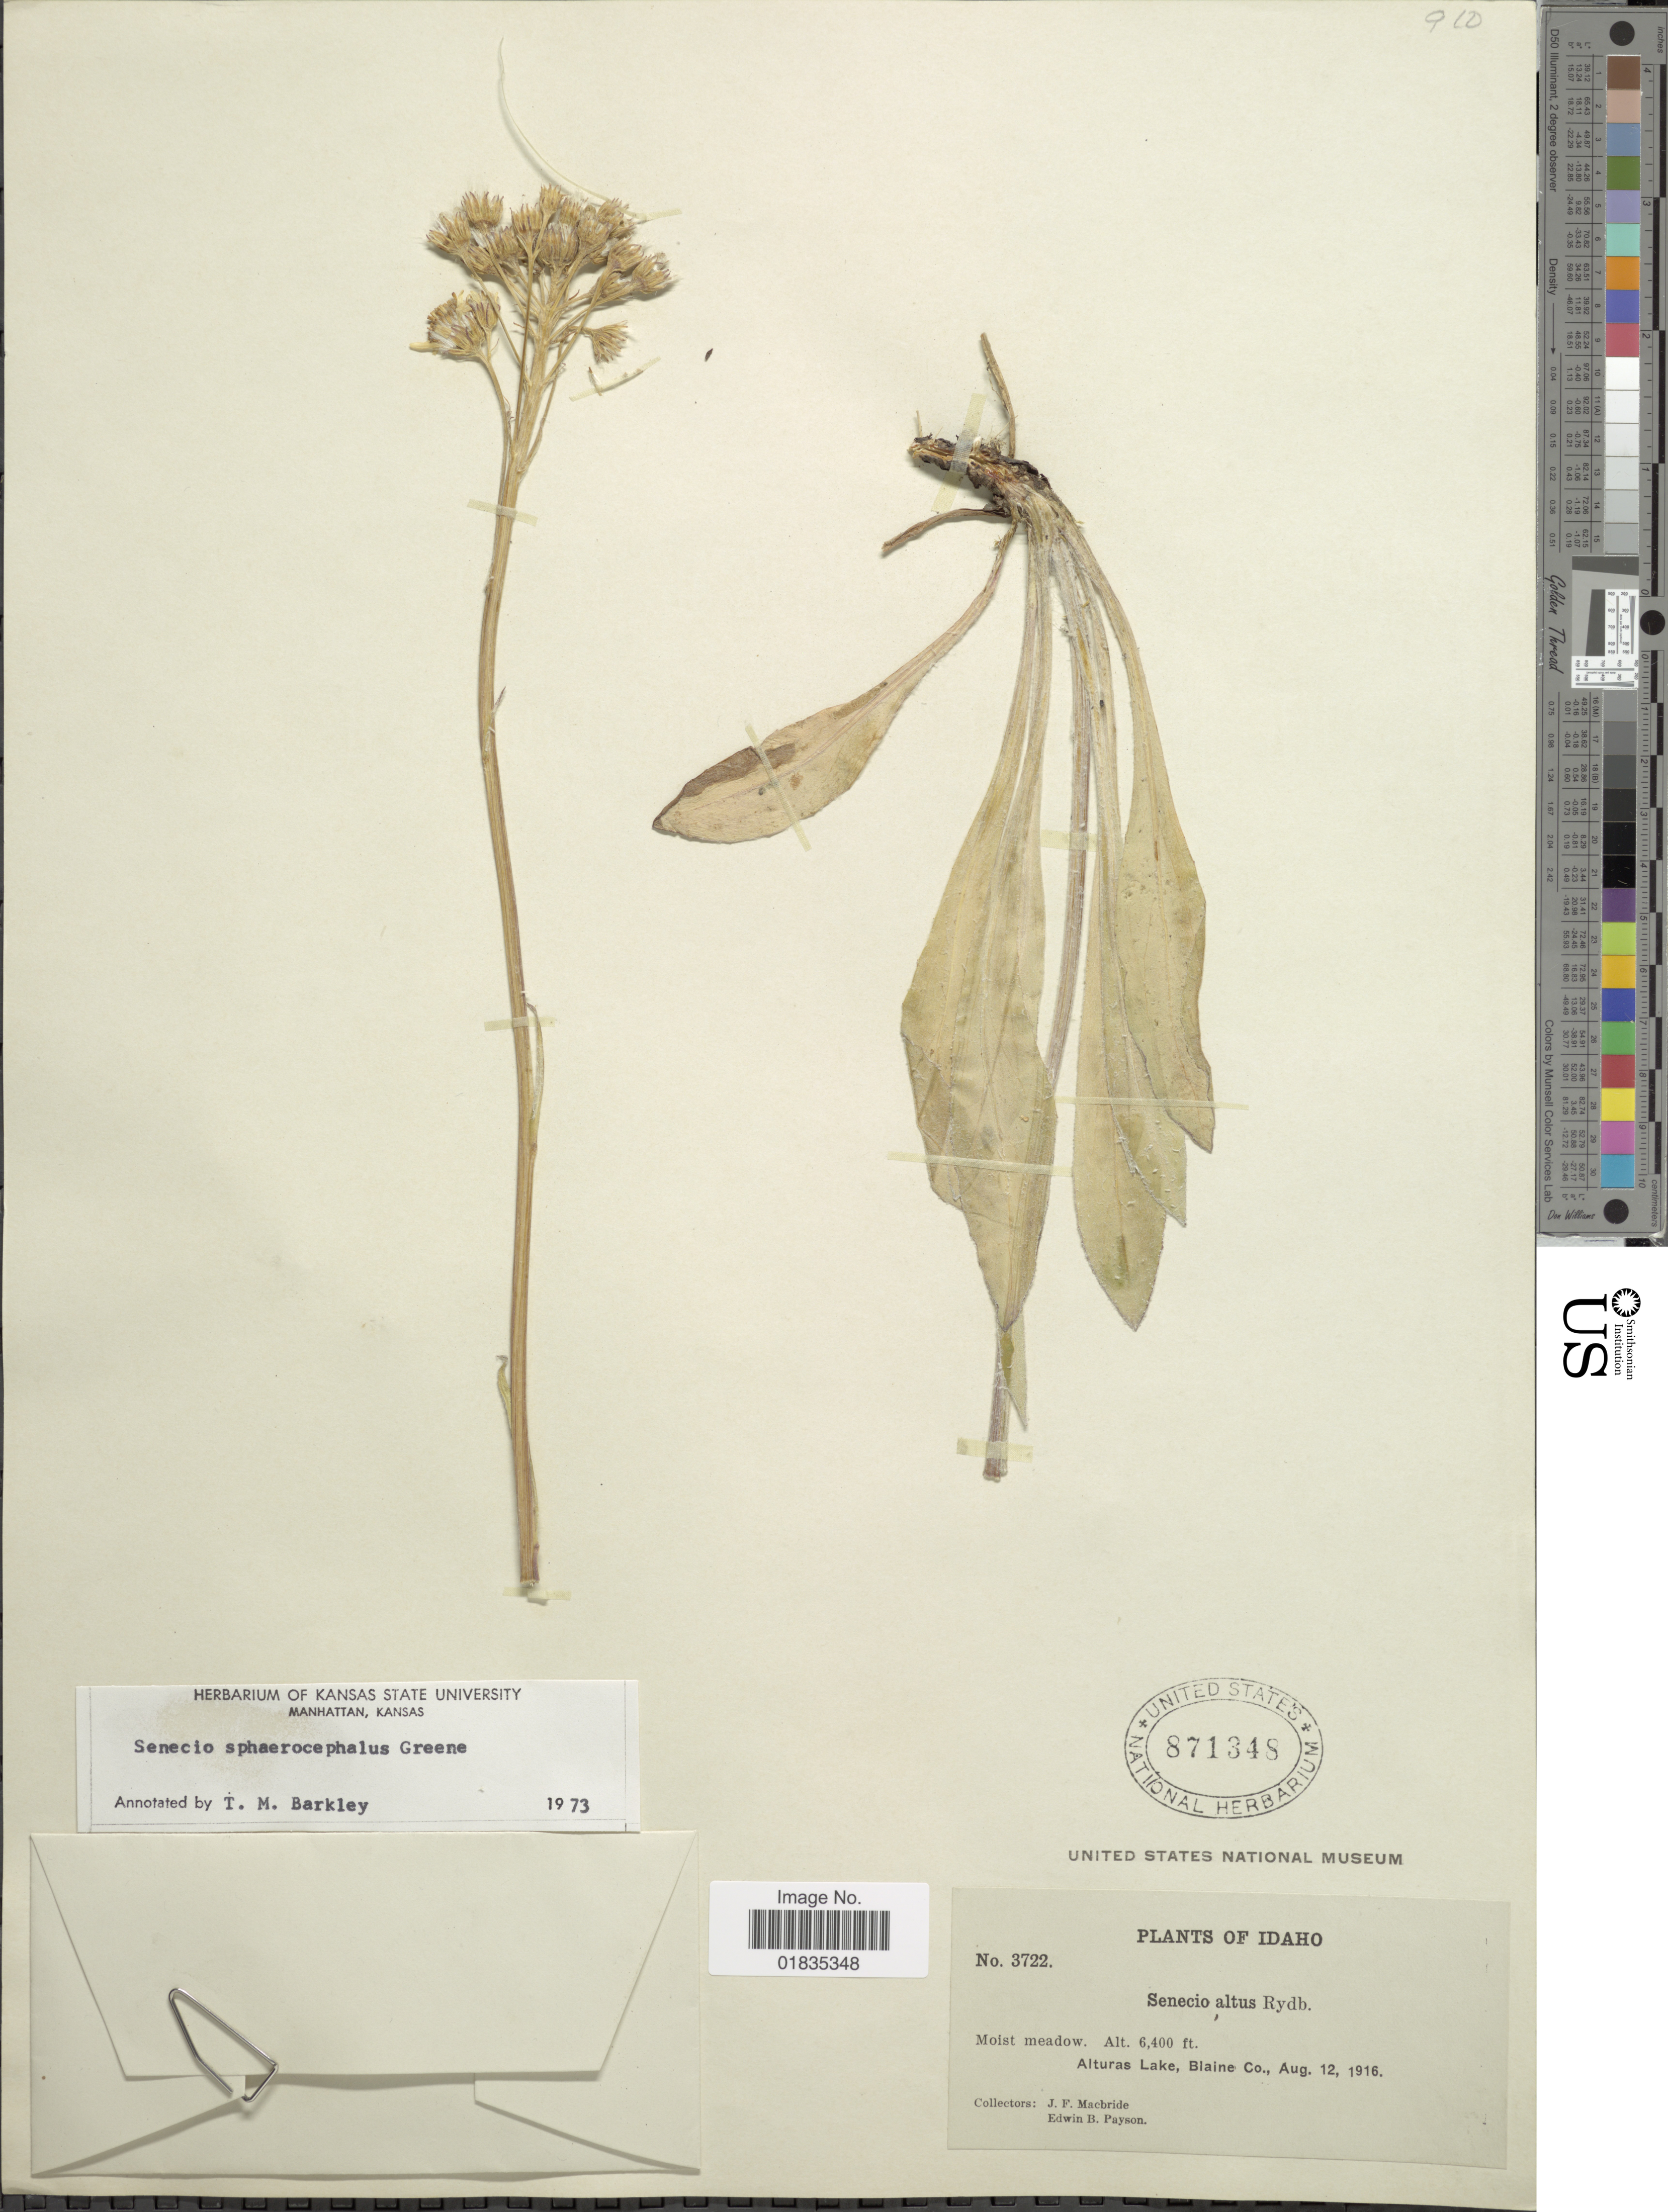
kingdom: Plantae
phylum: Tracheophyta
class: Magnoliopsida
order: Asterales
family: Asteraceae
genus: Senecio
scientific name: Senecio sphaerocephalus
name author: Greene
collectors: J. F. Macbride & E. B. Payson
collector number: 3722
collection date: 1916-08-12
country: United States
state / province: Idaho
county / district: Blaine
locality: Alturas Lake.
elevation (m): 1951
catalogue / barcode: US 871348